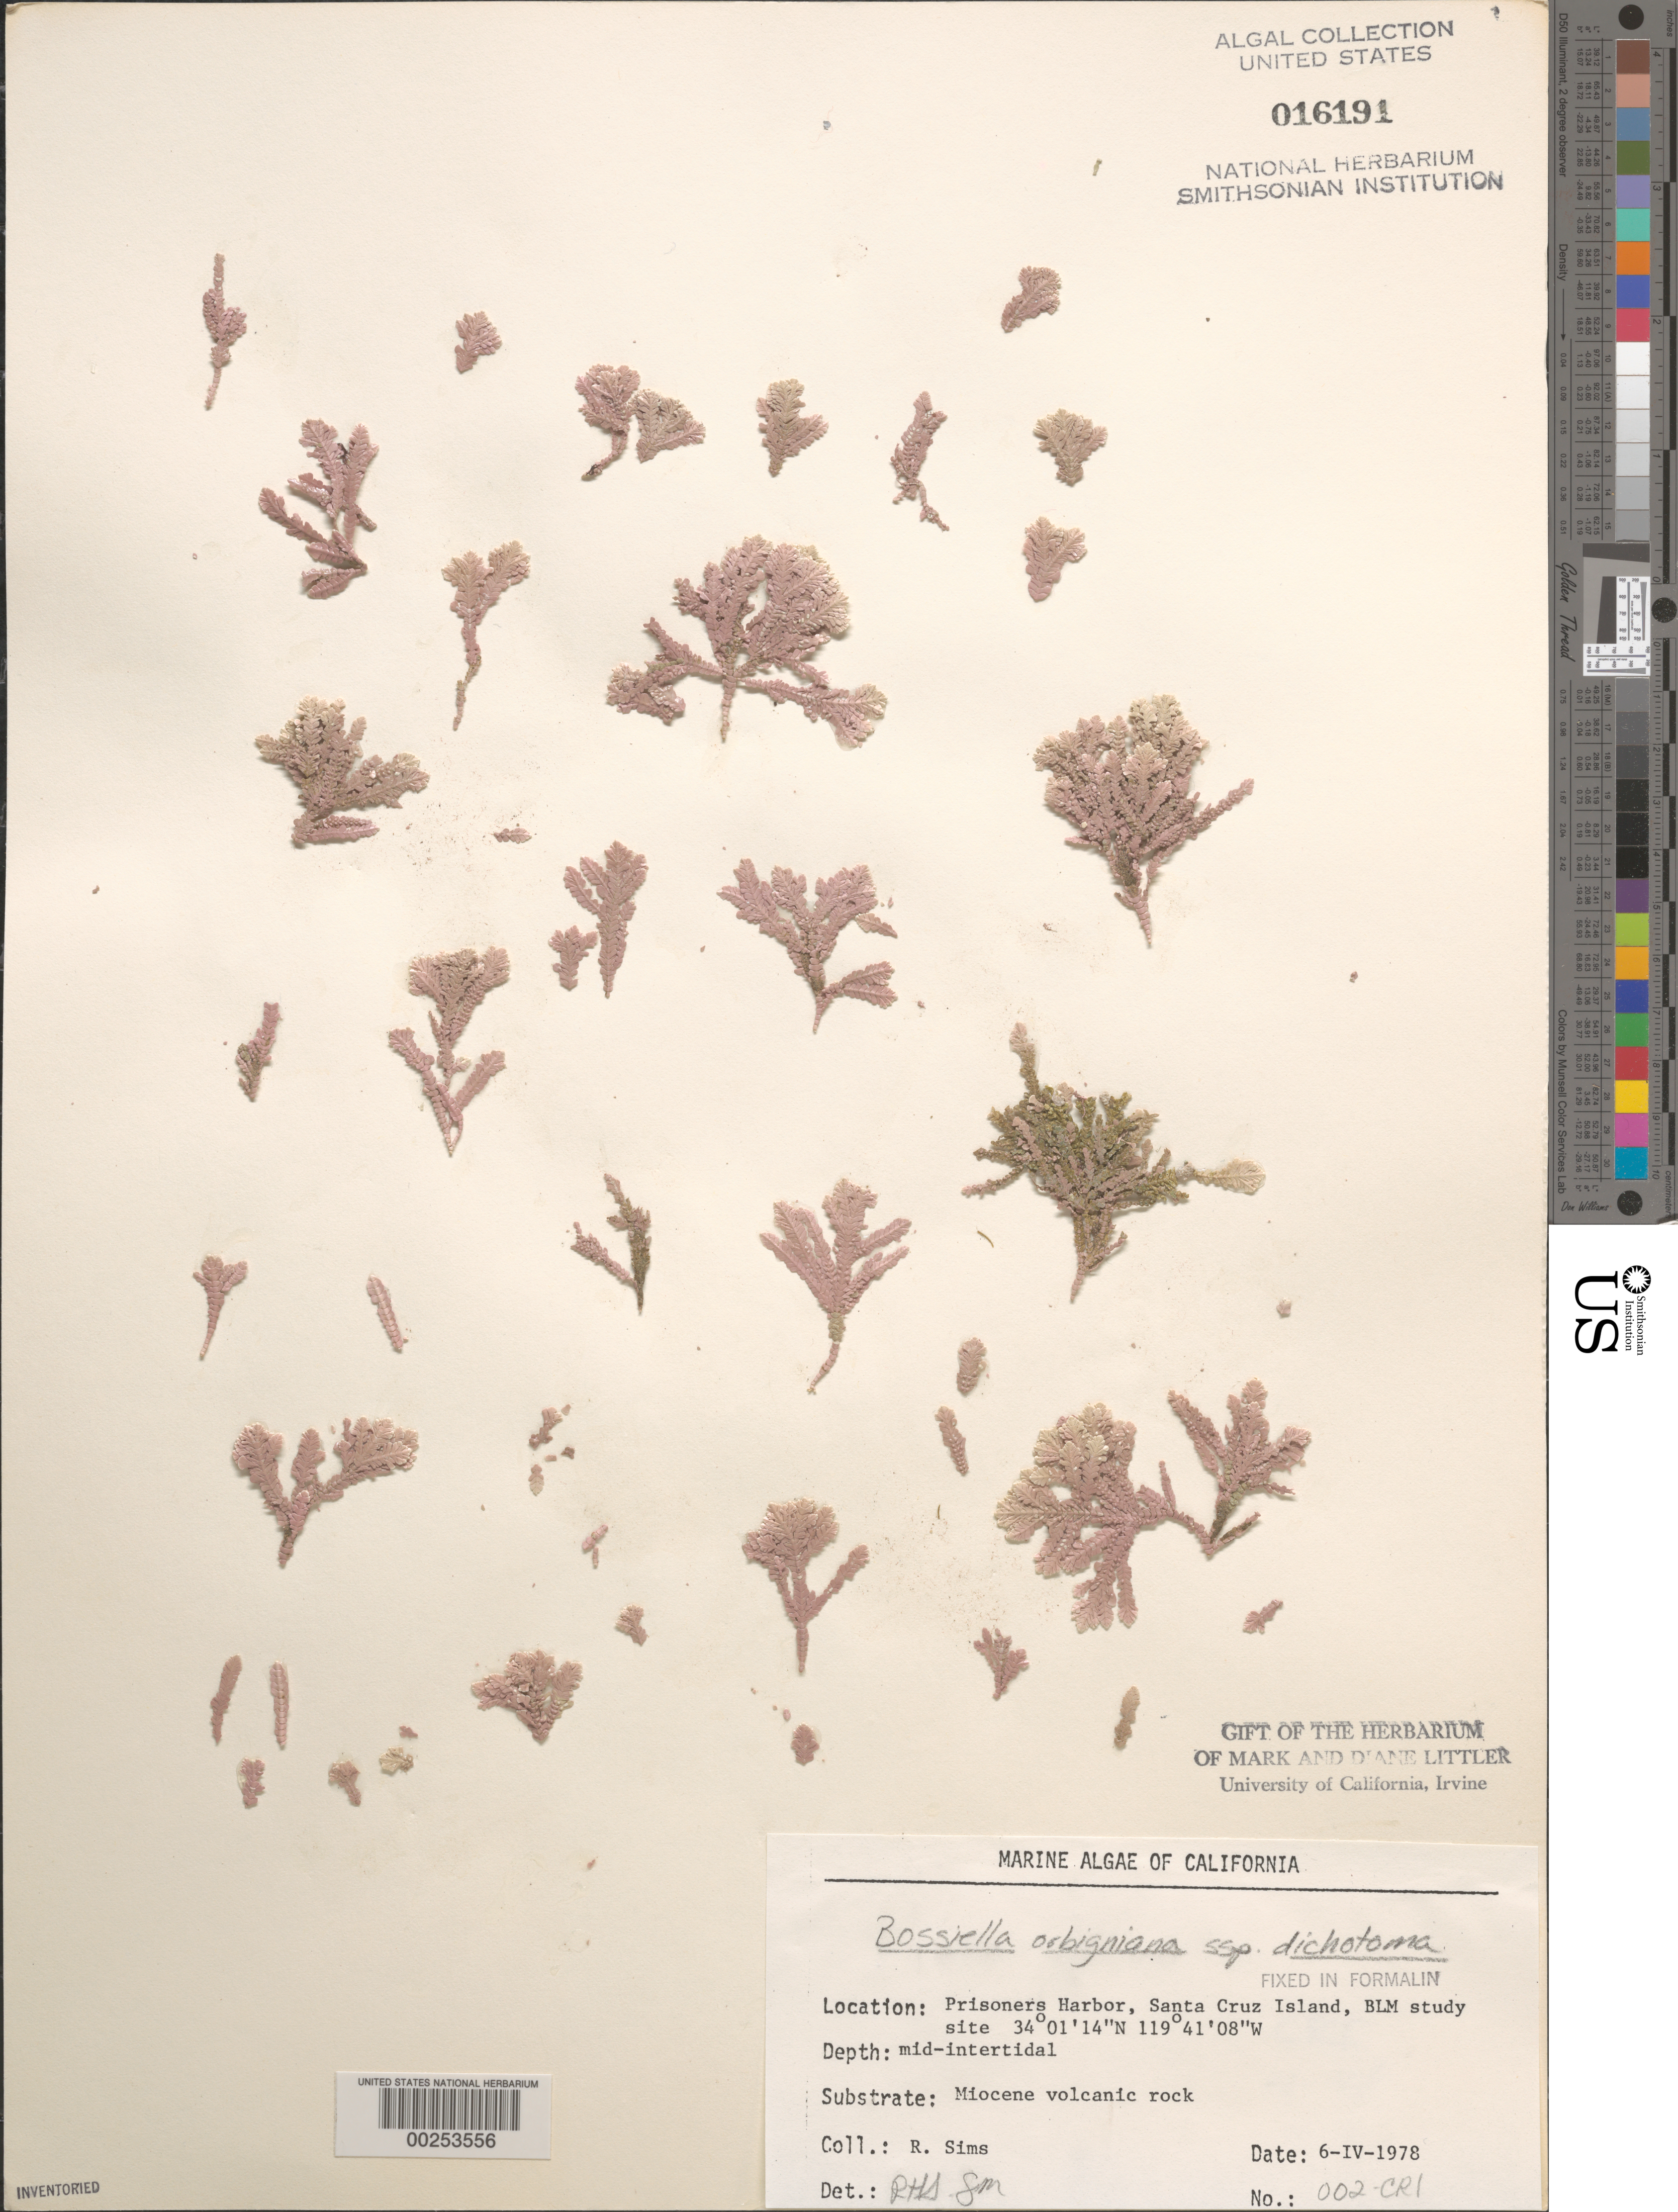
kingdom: Plantae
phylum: Rhodophyta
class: Florideophyceae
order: Corallinales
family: Corallinaceae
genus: Bossiella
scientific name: Bossiella orbigniana subsp. dichotoma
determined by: Sims, Robert H.; Murray, S. N.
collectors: R. H. Sims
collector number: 002-cri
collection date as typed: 06 Apr 1978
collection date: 1978-04-06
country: United States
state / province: California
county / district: Santa Barbara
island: Santa Cruz Island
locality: Prisoners Harbor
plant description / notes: BLM-SOCALBIGHT Rocky Intertidal Survey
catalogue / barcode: US 16191